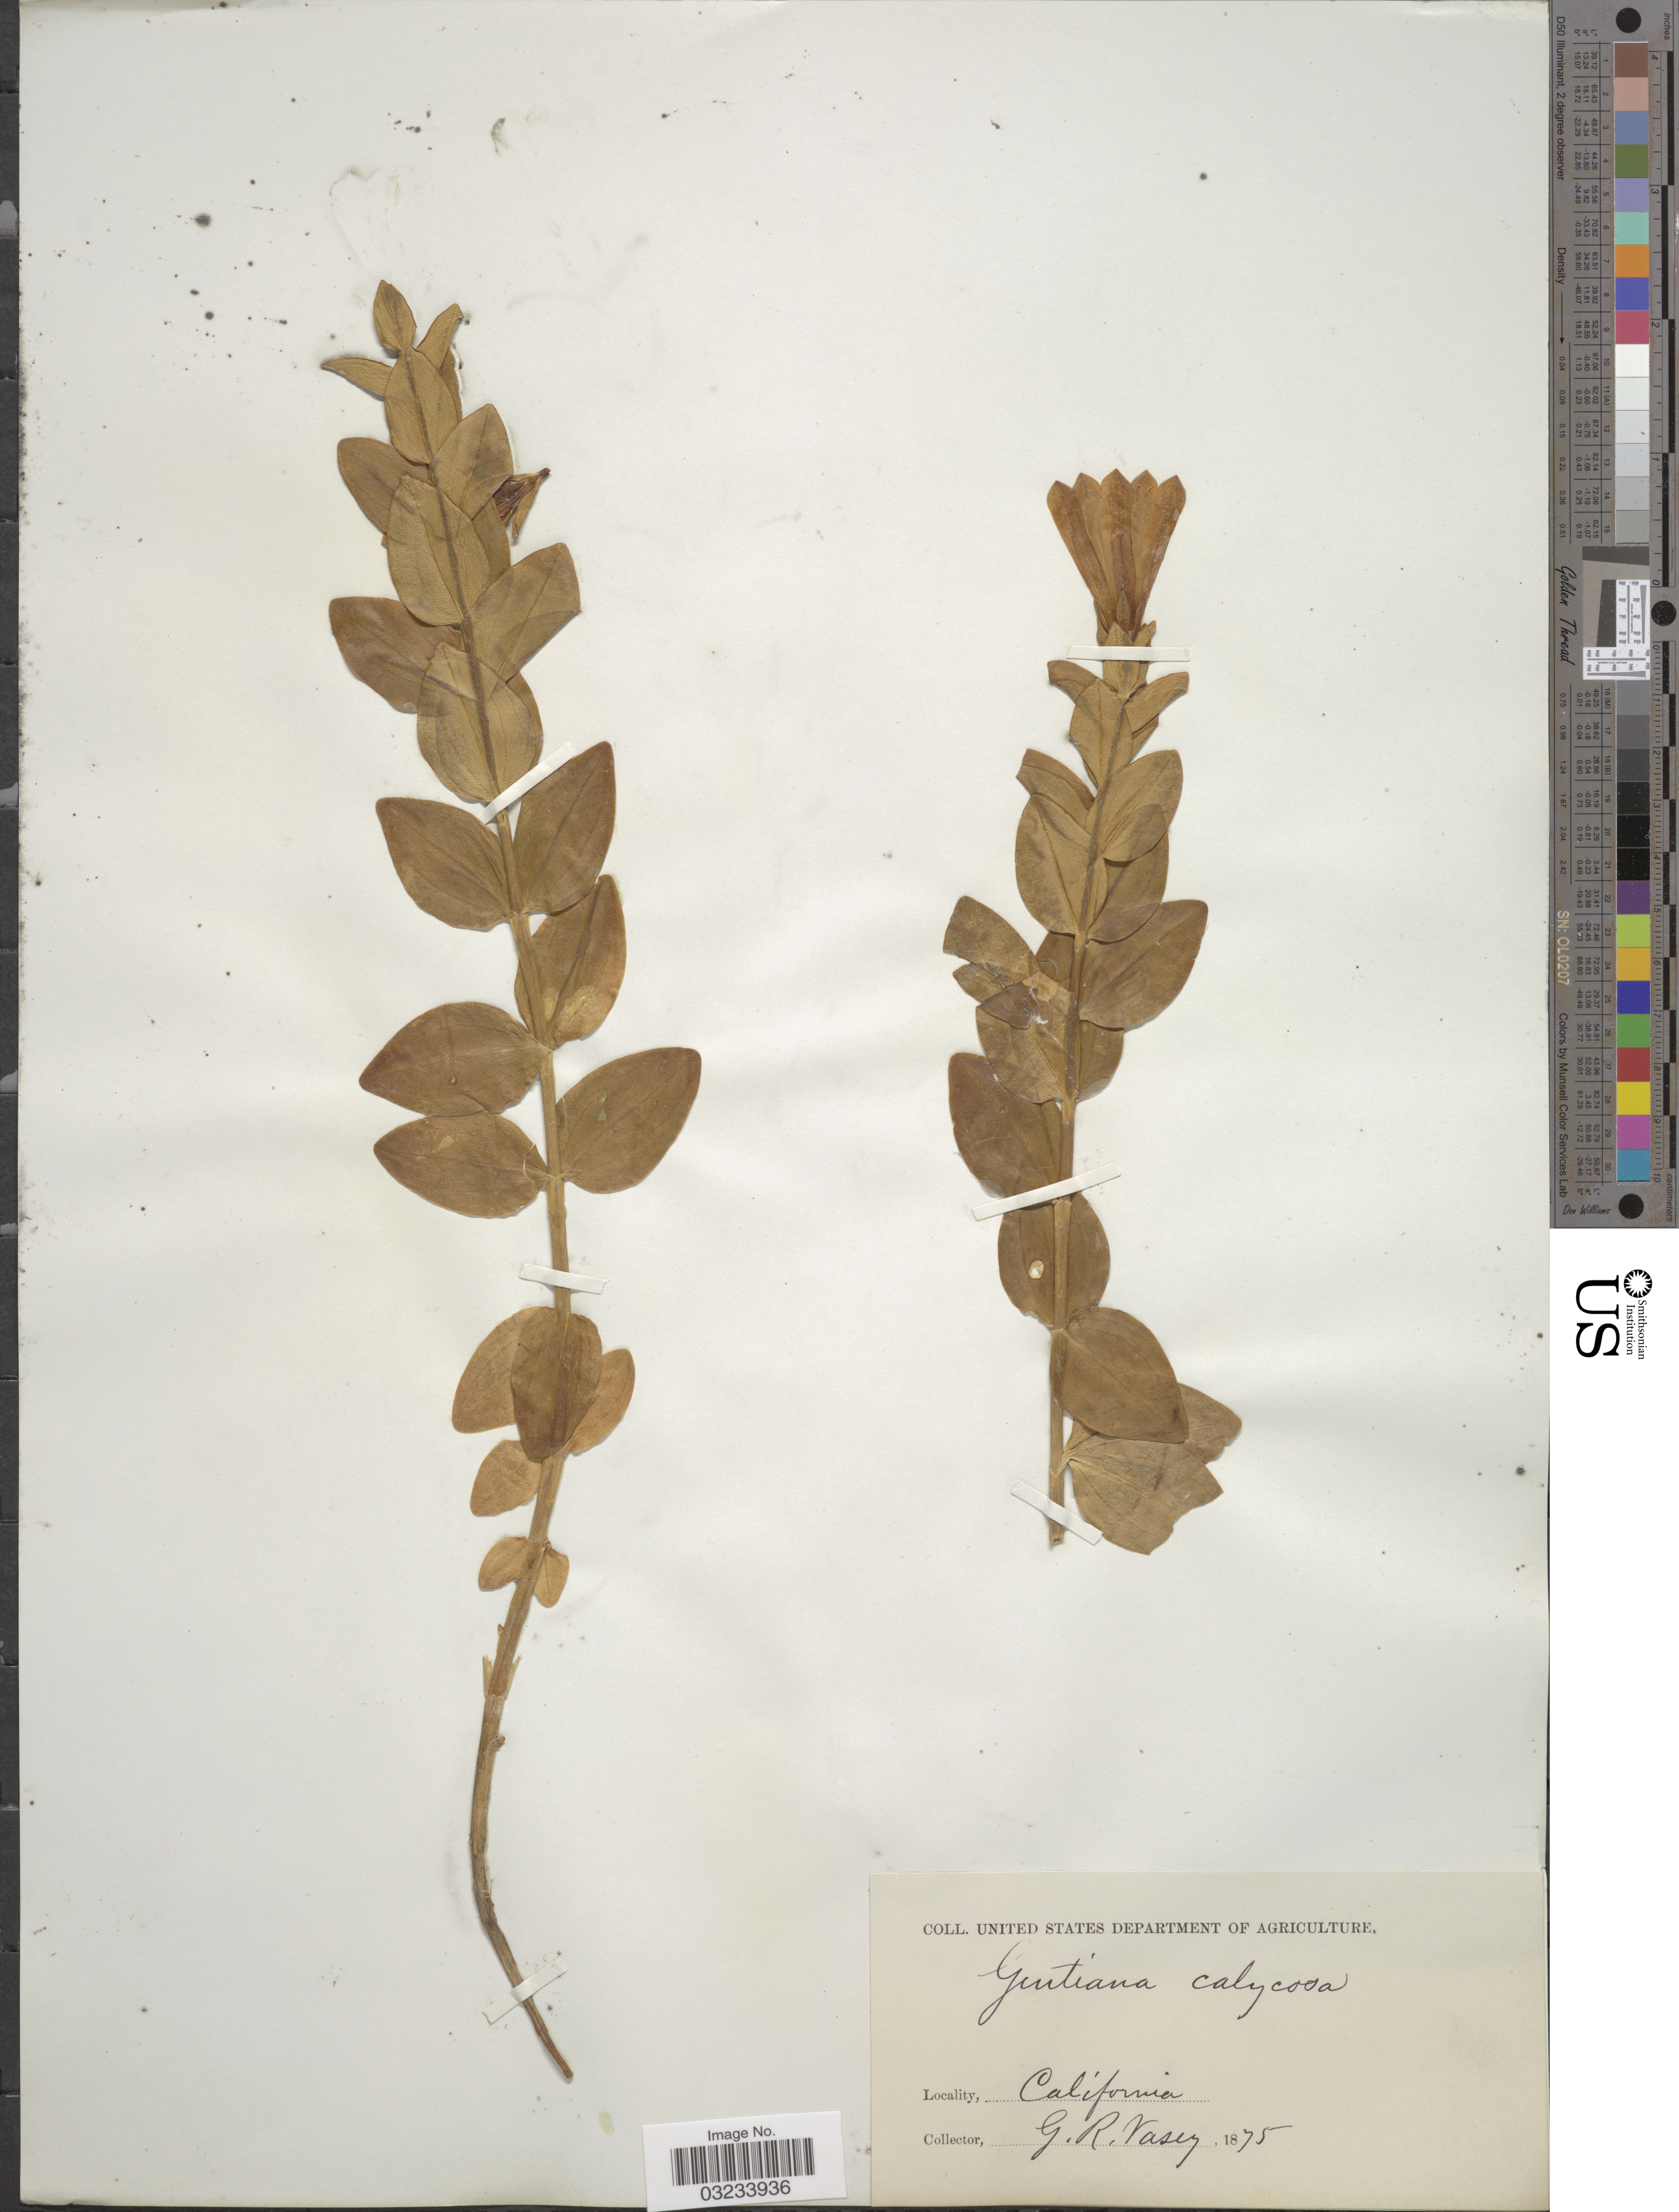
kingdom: Plantae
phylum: Tracheophyta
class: Magnoliopsida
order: Gentianales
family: Gentianaceae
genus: Gentiana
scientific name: Gentiana calycosa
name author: Griseb.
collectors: G. R. Vasey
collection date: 1875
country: United States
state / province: California